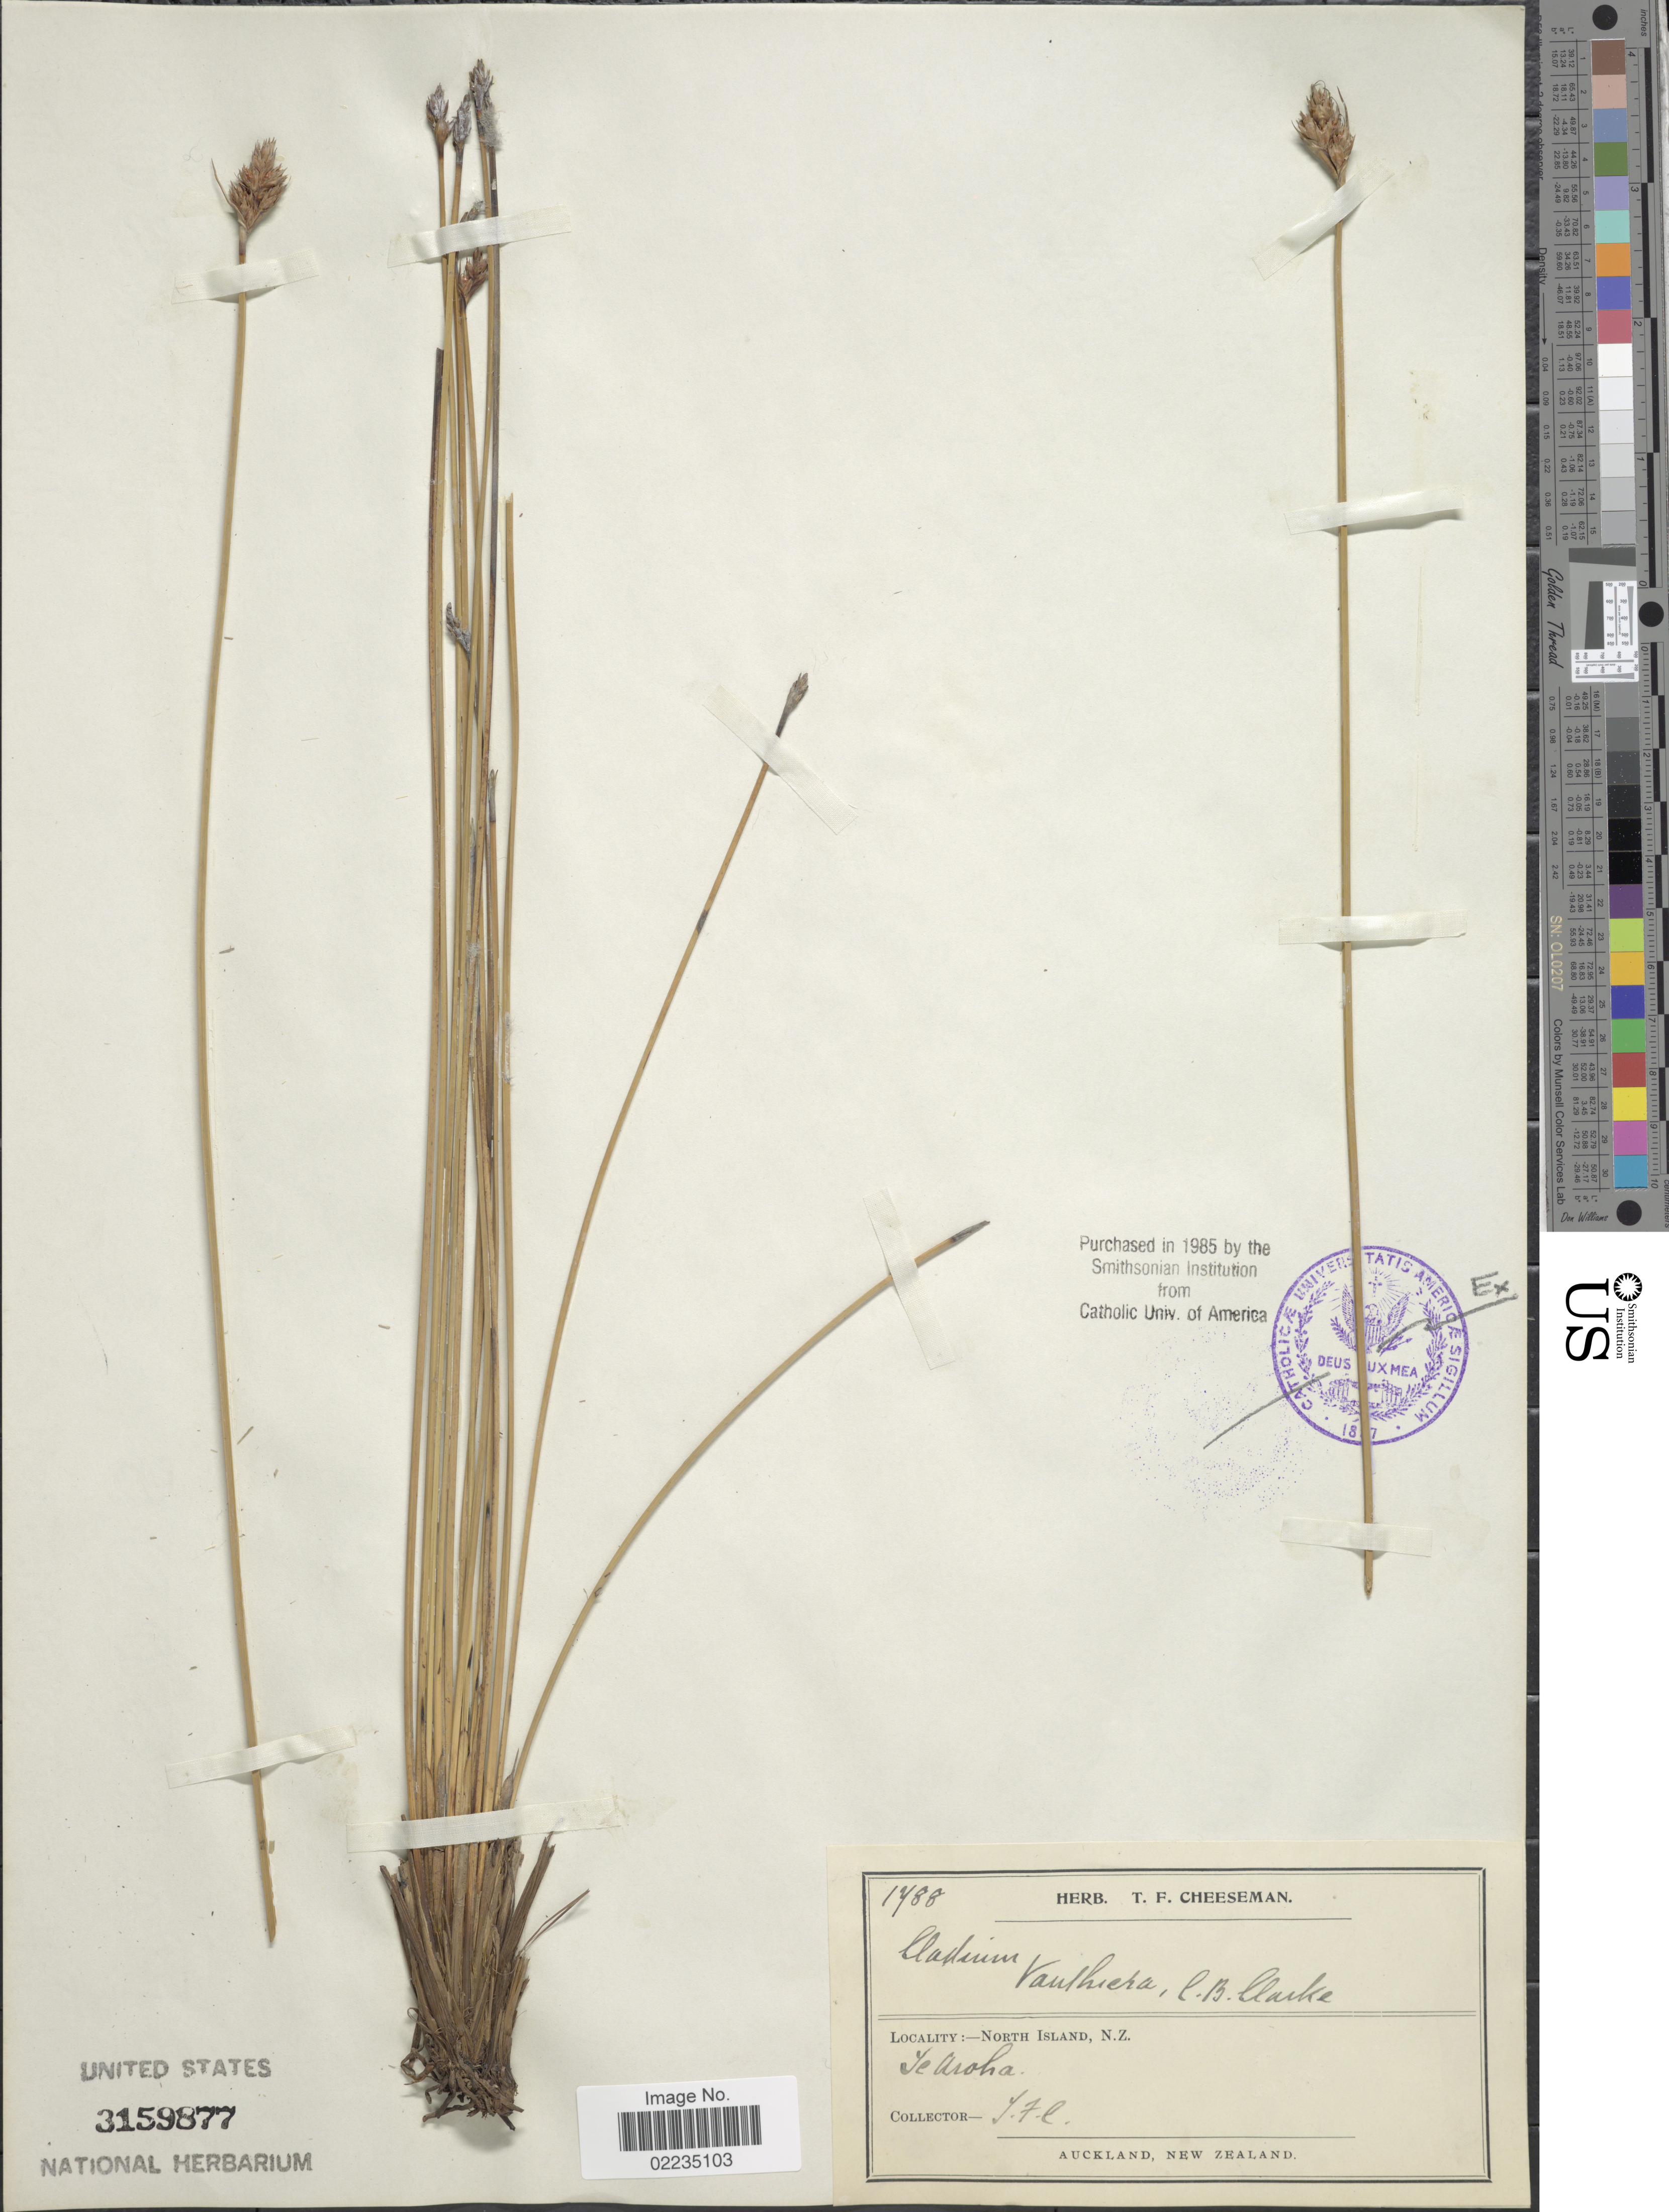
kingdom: Plantae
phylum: Tracheophyta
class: Liliopsida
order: Poales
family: Cyperaceae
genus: Lepidosperma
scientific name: Lepidosperma australe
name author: (A. Rich.) Hook. f.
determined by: Strong, Mark T., (BOT), Smithsonian Institution - National Museum of Natural History (UNITED STATES)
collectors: T. F. Cheeseman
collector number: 1488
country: New Zealand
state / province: Auckland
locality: North Island, N.Z., Te Aroha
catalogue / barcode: US 3159877